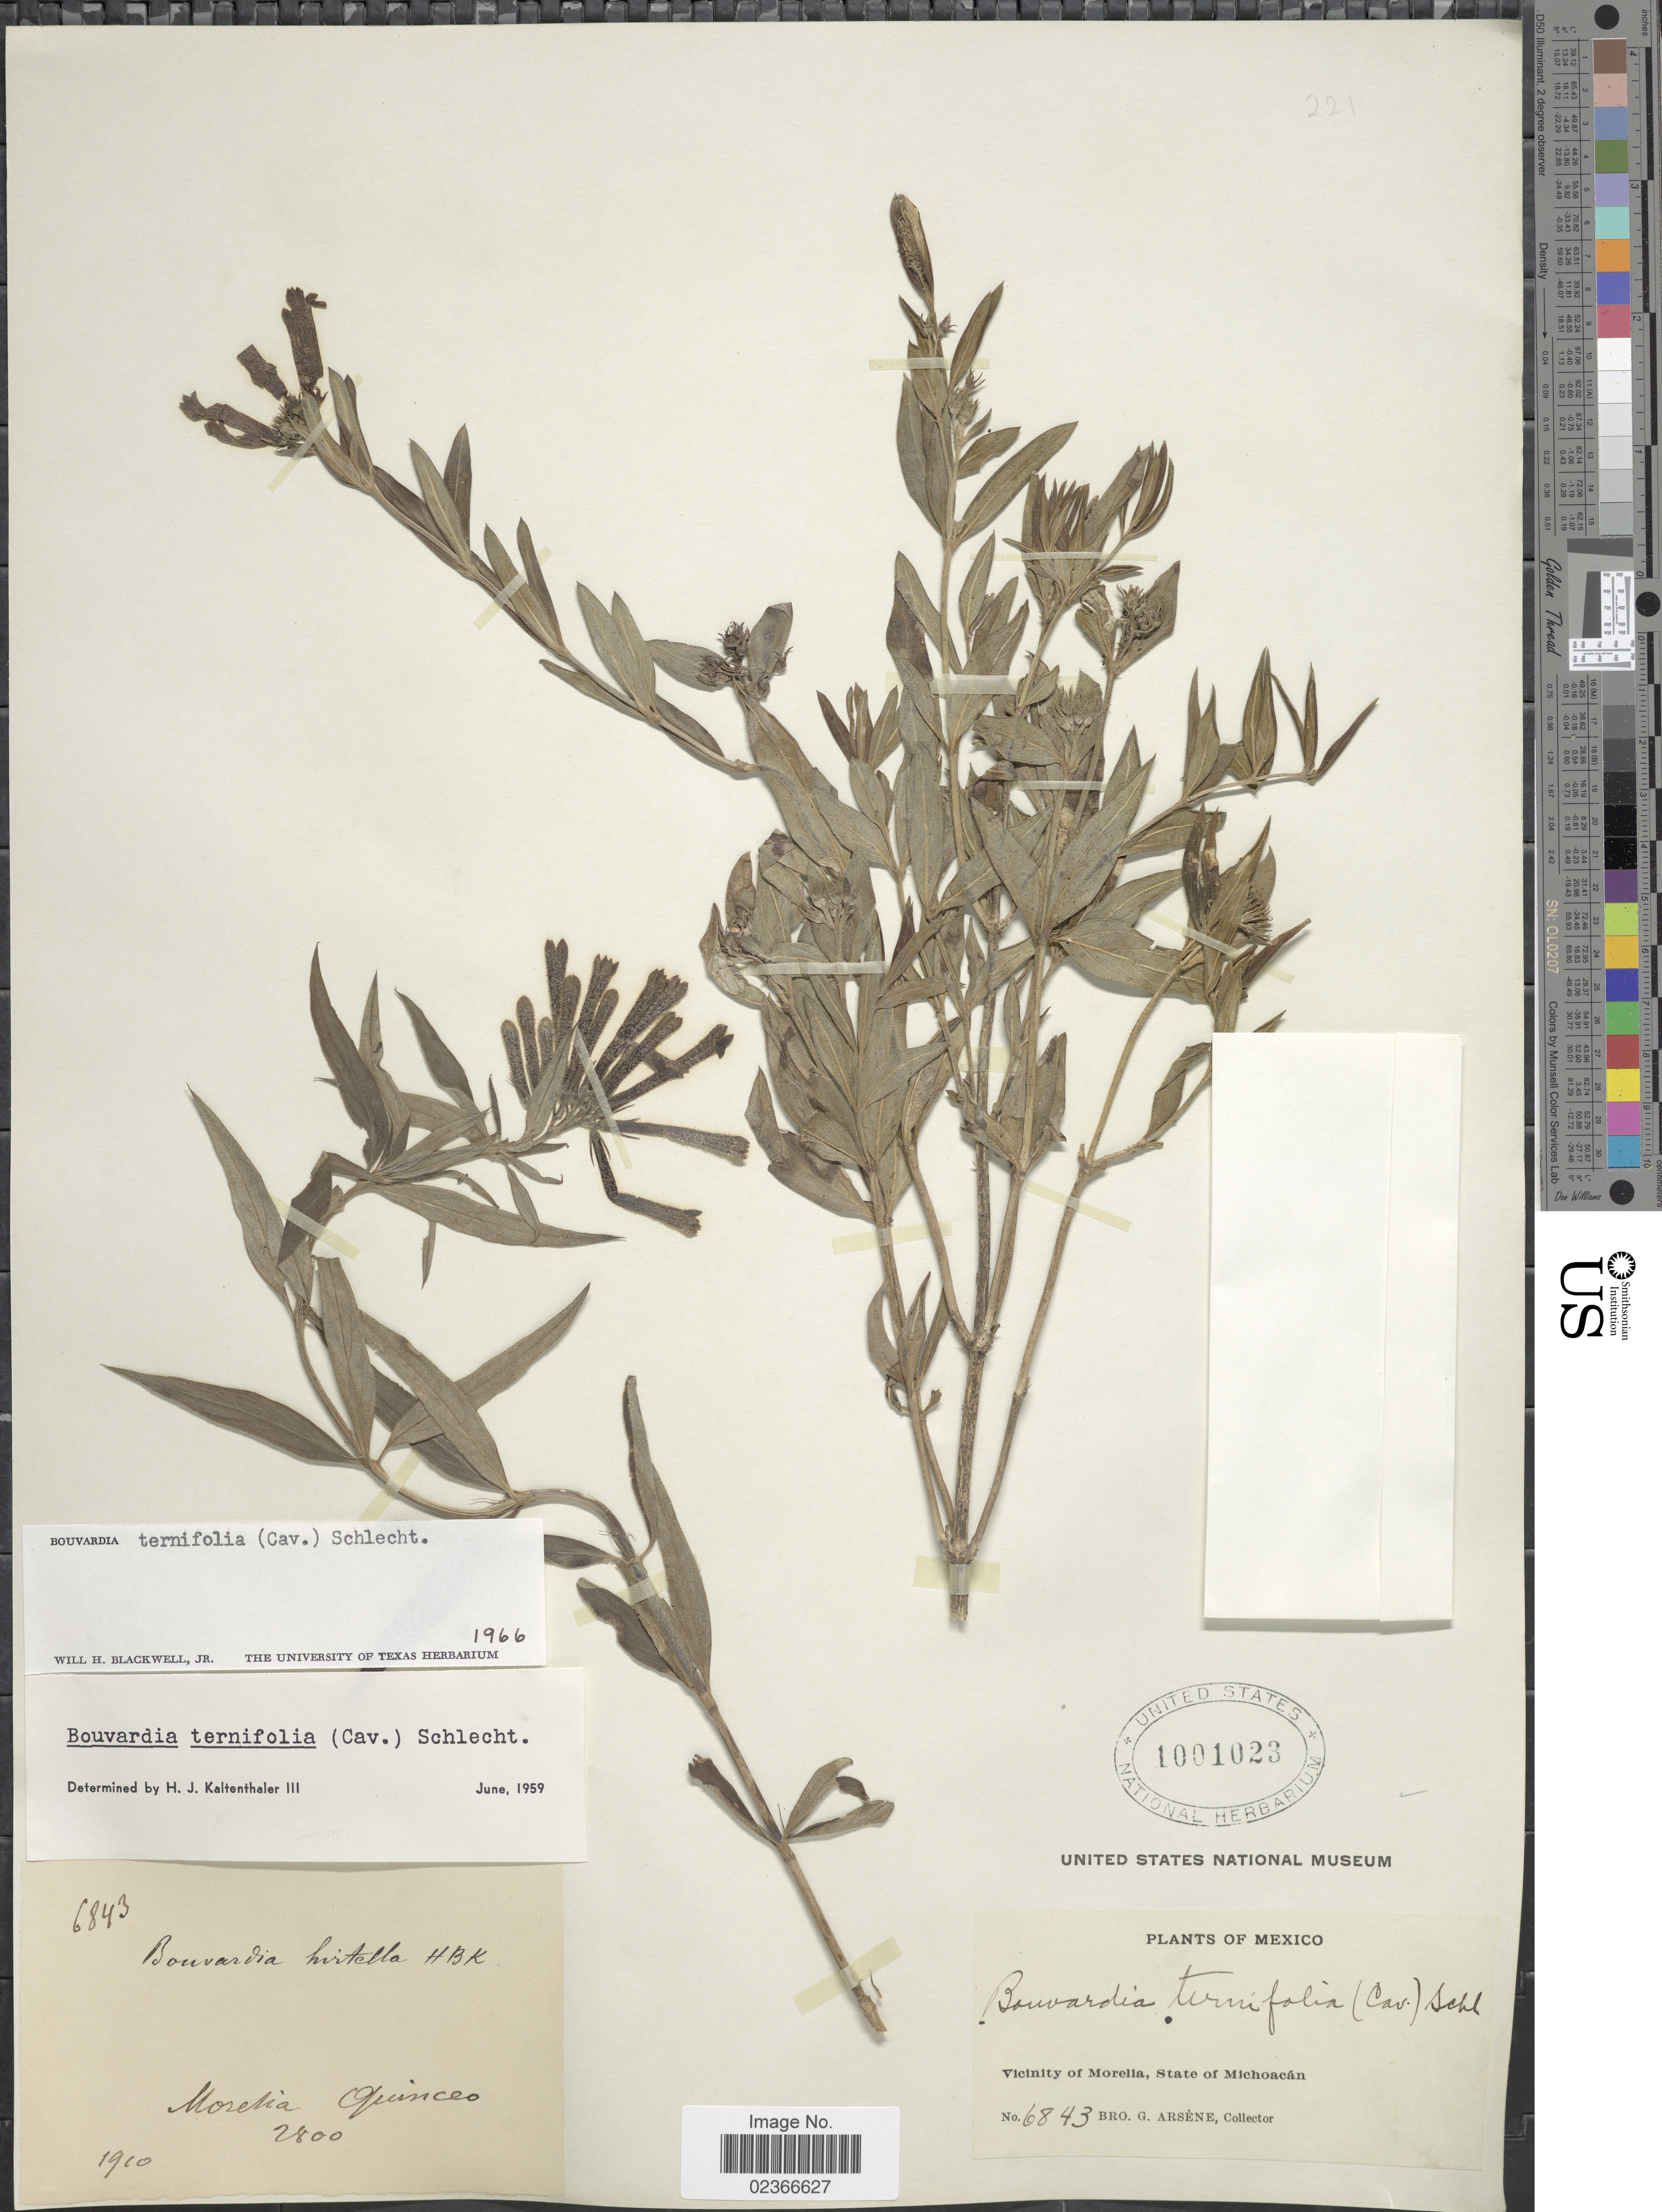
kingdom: Plantae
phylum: Tracheophyta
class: Magnoliopsida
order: Gentianales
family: Rubiaceae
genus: Bouvardia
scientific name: Bouvardia ternifolia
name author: (Cav.) Schltdl.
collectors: Bro. G. Arsène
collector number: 6843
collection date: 1910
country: Mexico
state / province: Michoacán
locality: Vicinity of Morelia. Morelia Quinceo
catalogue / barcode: US 1001023